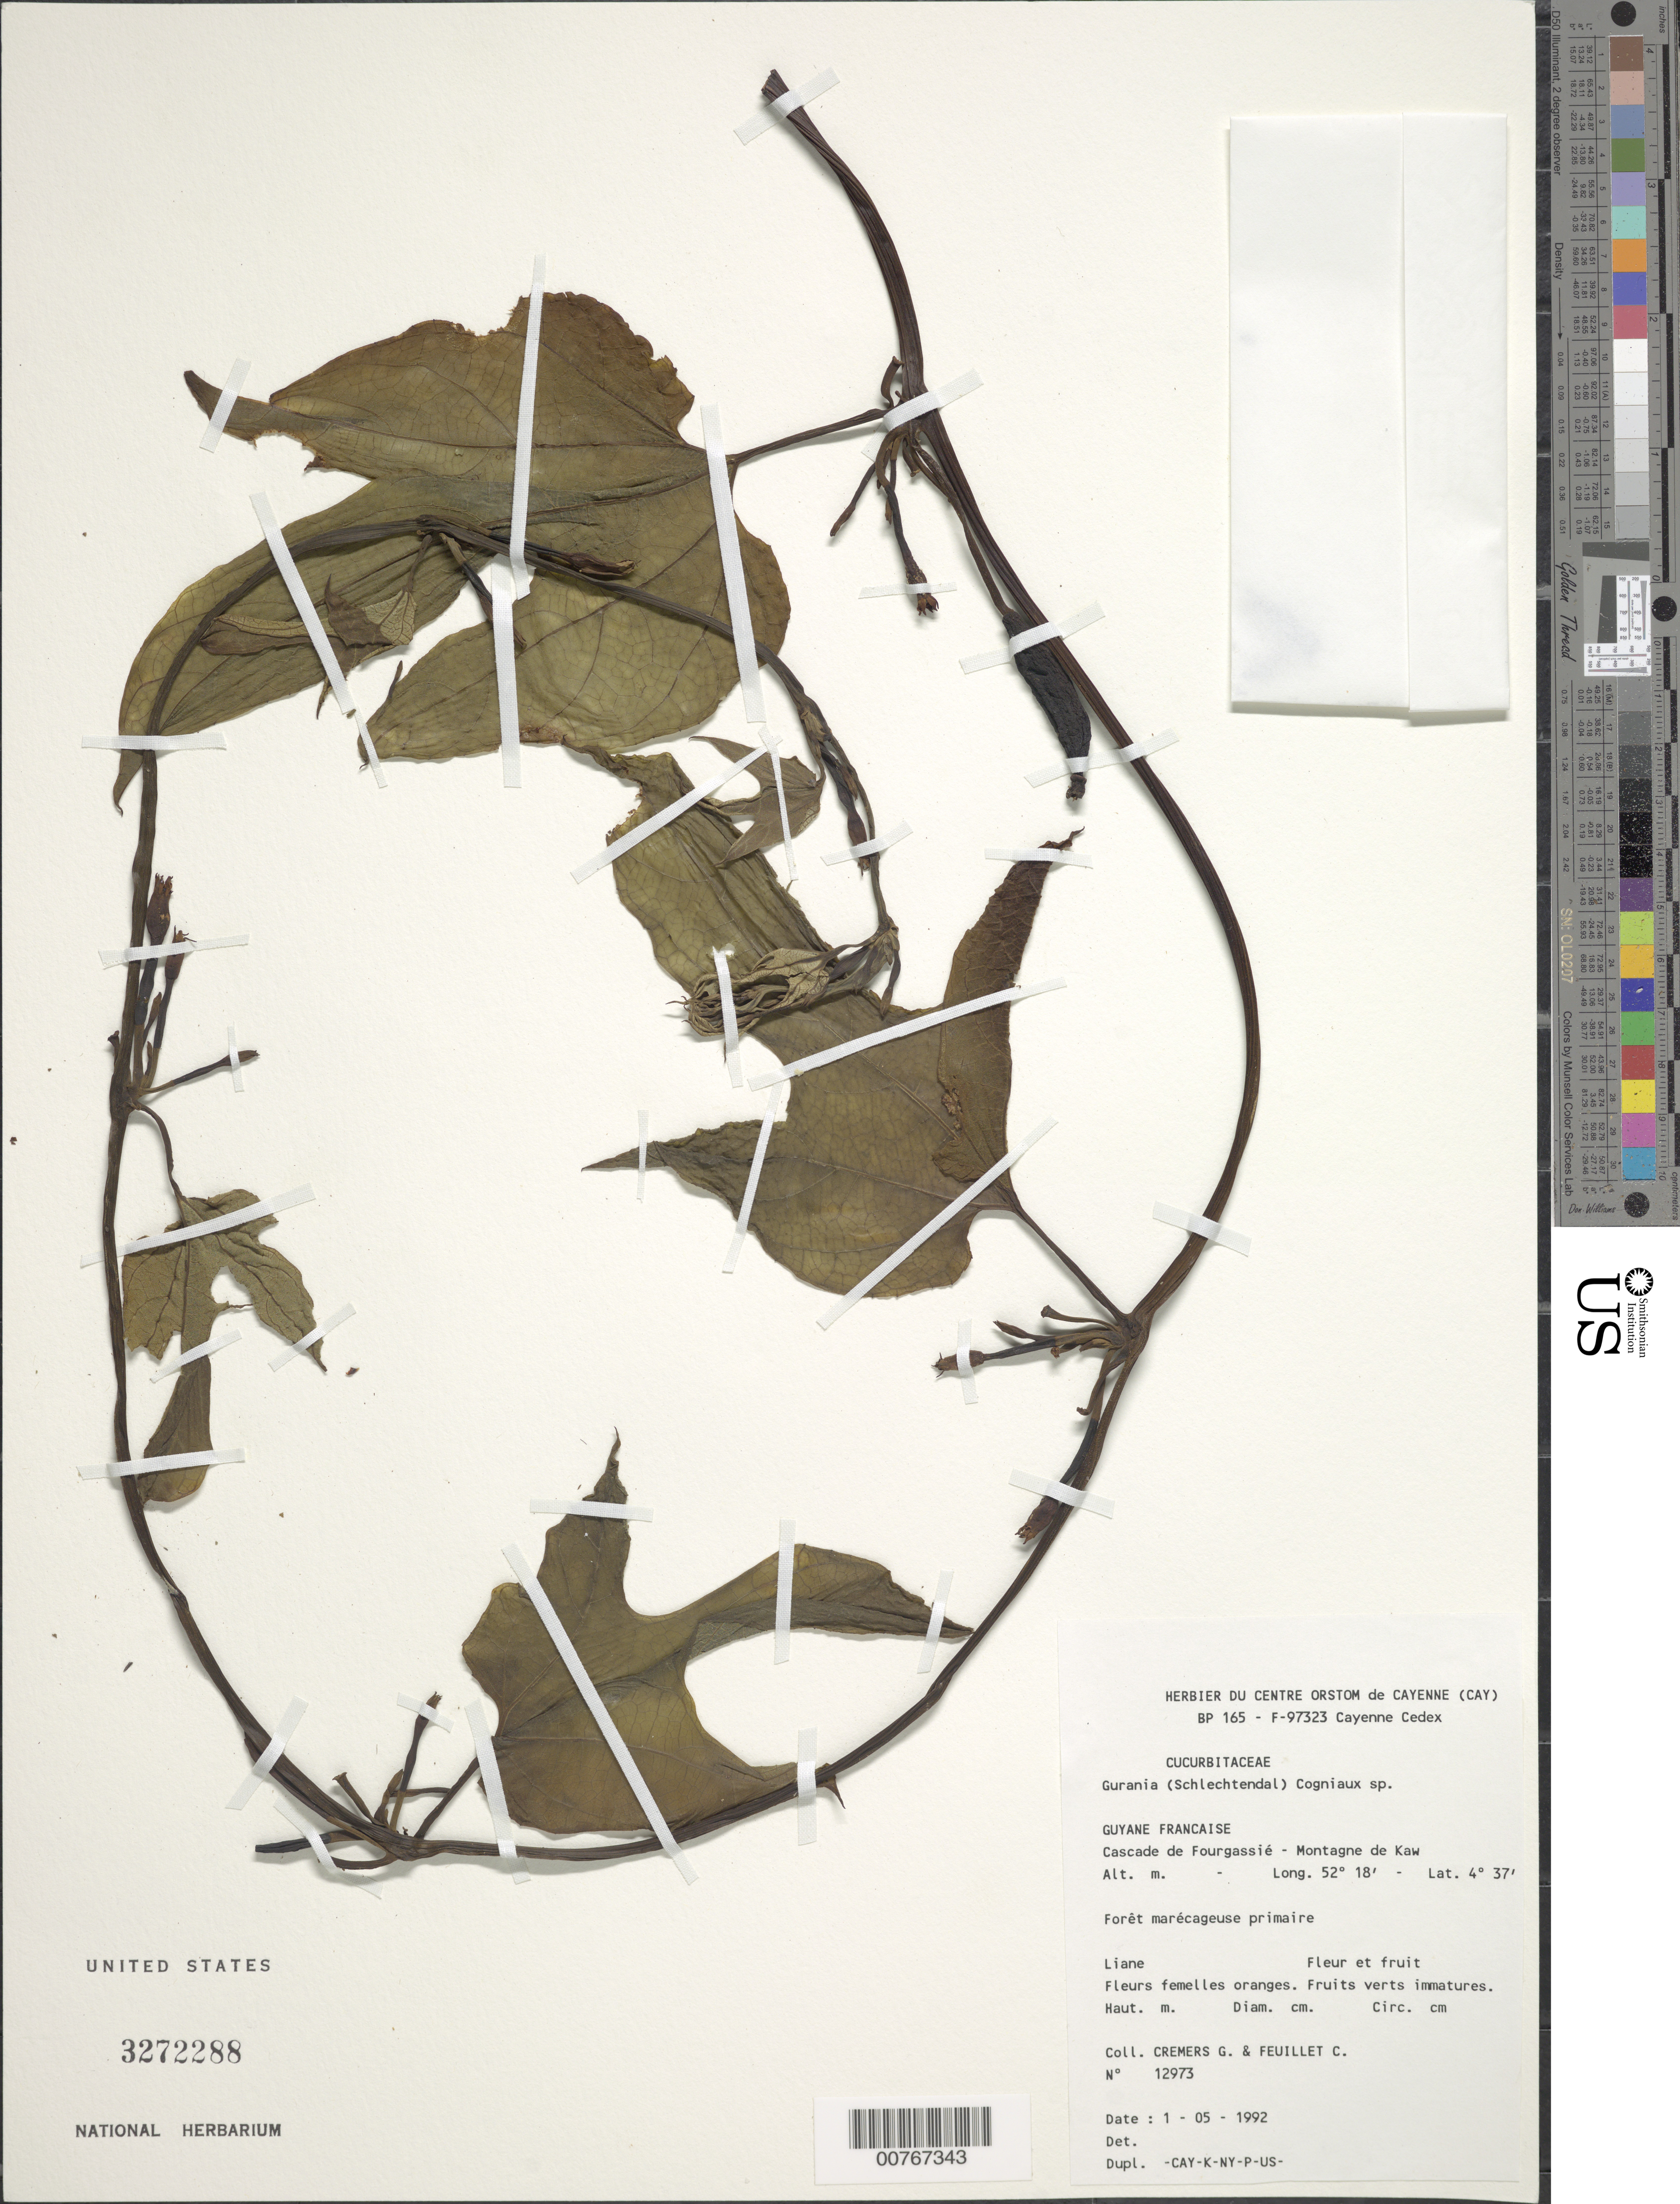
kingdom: Plantae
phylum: Tracheophyta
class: Magnoliopsida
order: Cucurbitales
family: Cucurbitaceae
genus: Gurania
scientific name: Gurania sp.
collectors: G. Cremers & C. Feuillet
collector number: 12973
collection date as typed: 1-May-92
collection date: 1992-05-01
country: French Guiana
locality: Cascade de Fourgassié, Montagne de Kaw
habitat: Forêt marécageuse primaire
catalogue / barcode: US 3272288